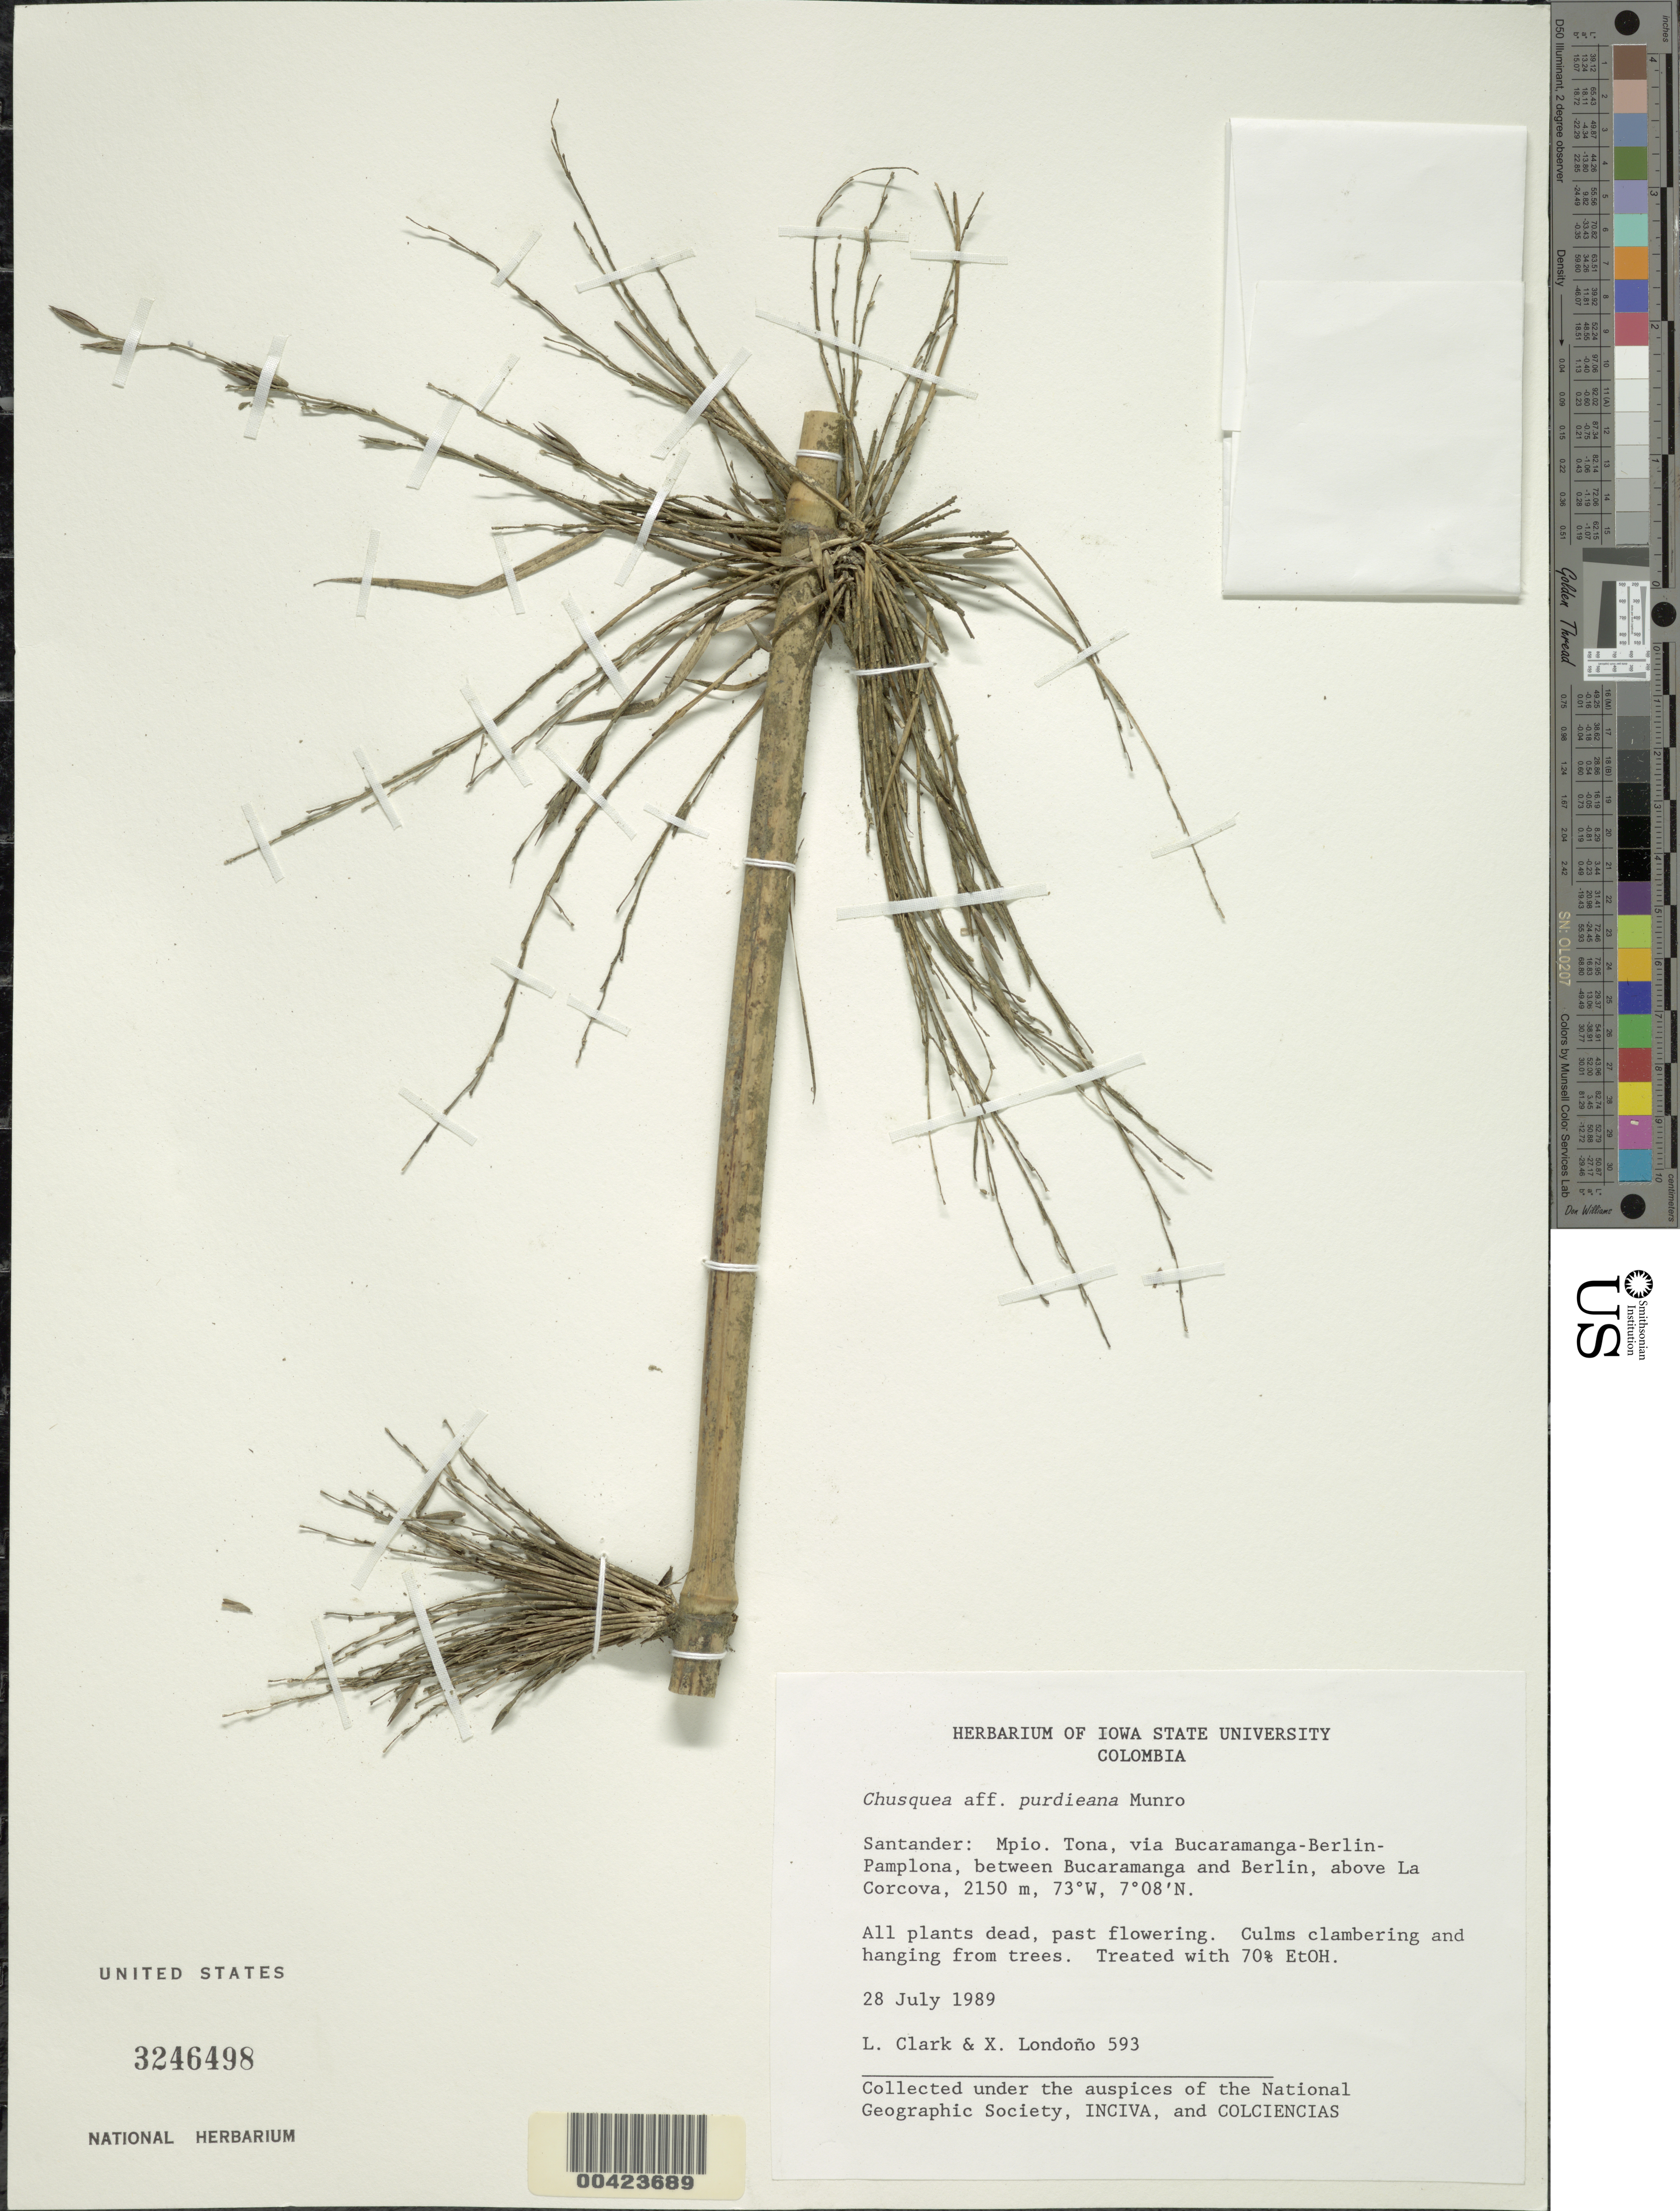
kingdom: Plantae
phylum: Tracheophyta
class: Liliopsida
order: Poales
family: Poaceae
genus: Chusquea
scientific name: Chusquea purdieana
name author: Munro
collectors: L. G. Clark & X. Londoño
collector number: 593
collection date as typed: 28 Jul 1989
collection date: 1989-07-28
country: Colombia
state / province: Santander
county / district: Tona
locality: La Corcova, above; via Bucaramanga - Berlin - Pamplona, between Bucaramanga and Berlin; Mun. Tona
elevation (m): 2150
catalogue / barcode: US 3246498